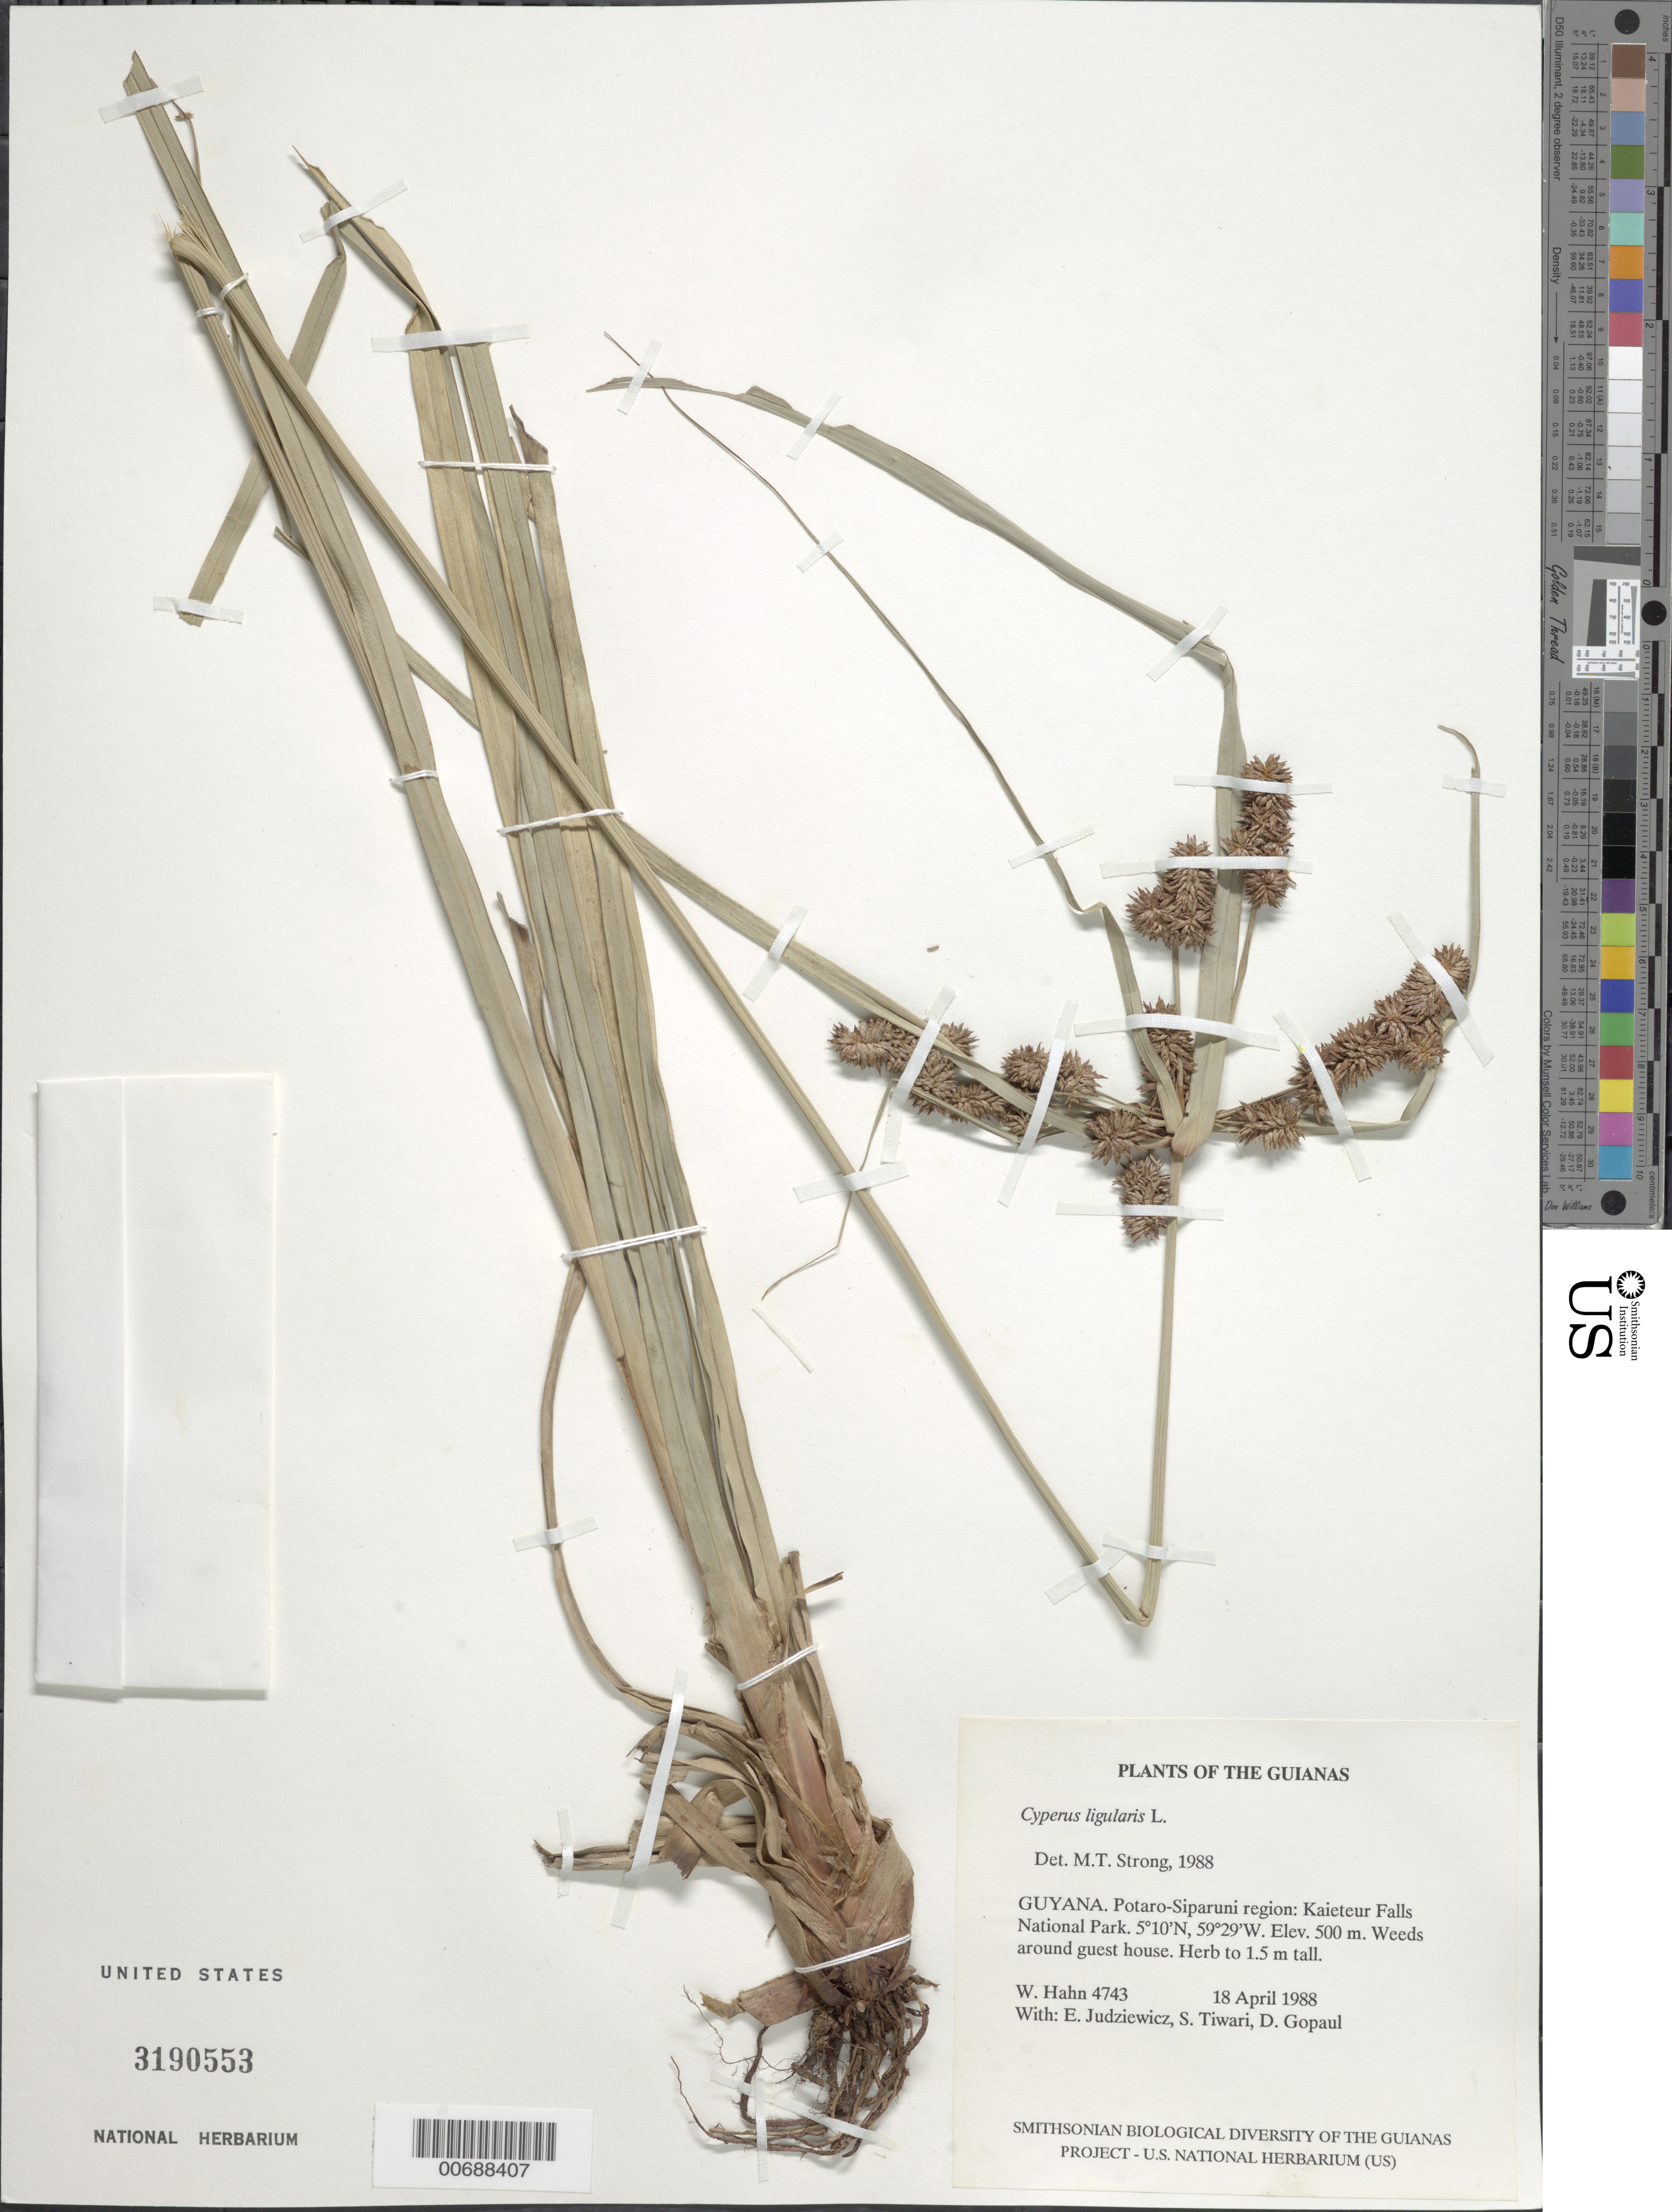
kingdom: Plantae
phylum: Tracheophyta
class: Liliopsida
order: Poales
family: Cyperaceae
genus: Cyperus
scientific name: Cyperus ligularis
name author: L.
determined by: Strong, M. T., (US), Smithsonian Institution - National Museum of Natural History (UNITED STATES)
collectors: W. Hahn, E. J. Judziewicz, S. Tiwari & D. Gopaul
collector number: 4743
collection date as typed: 18 April 1988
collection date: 1988-04-18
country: Guyana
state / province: Potaro-Siparuni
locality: Kaieteur Falls National Park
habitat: Weeds around guest house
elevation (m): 500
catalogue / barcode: US 3190553